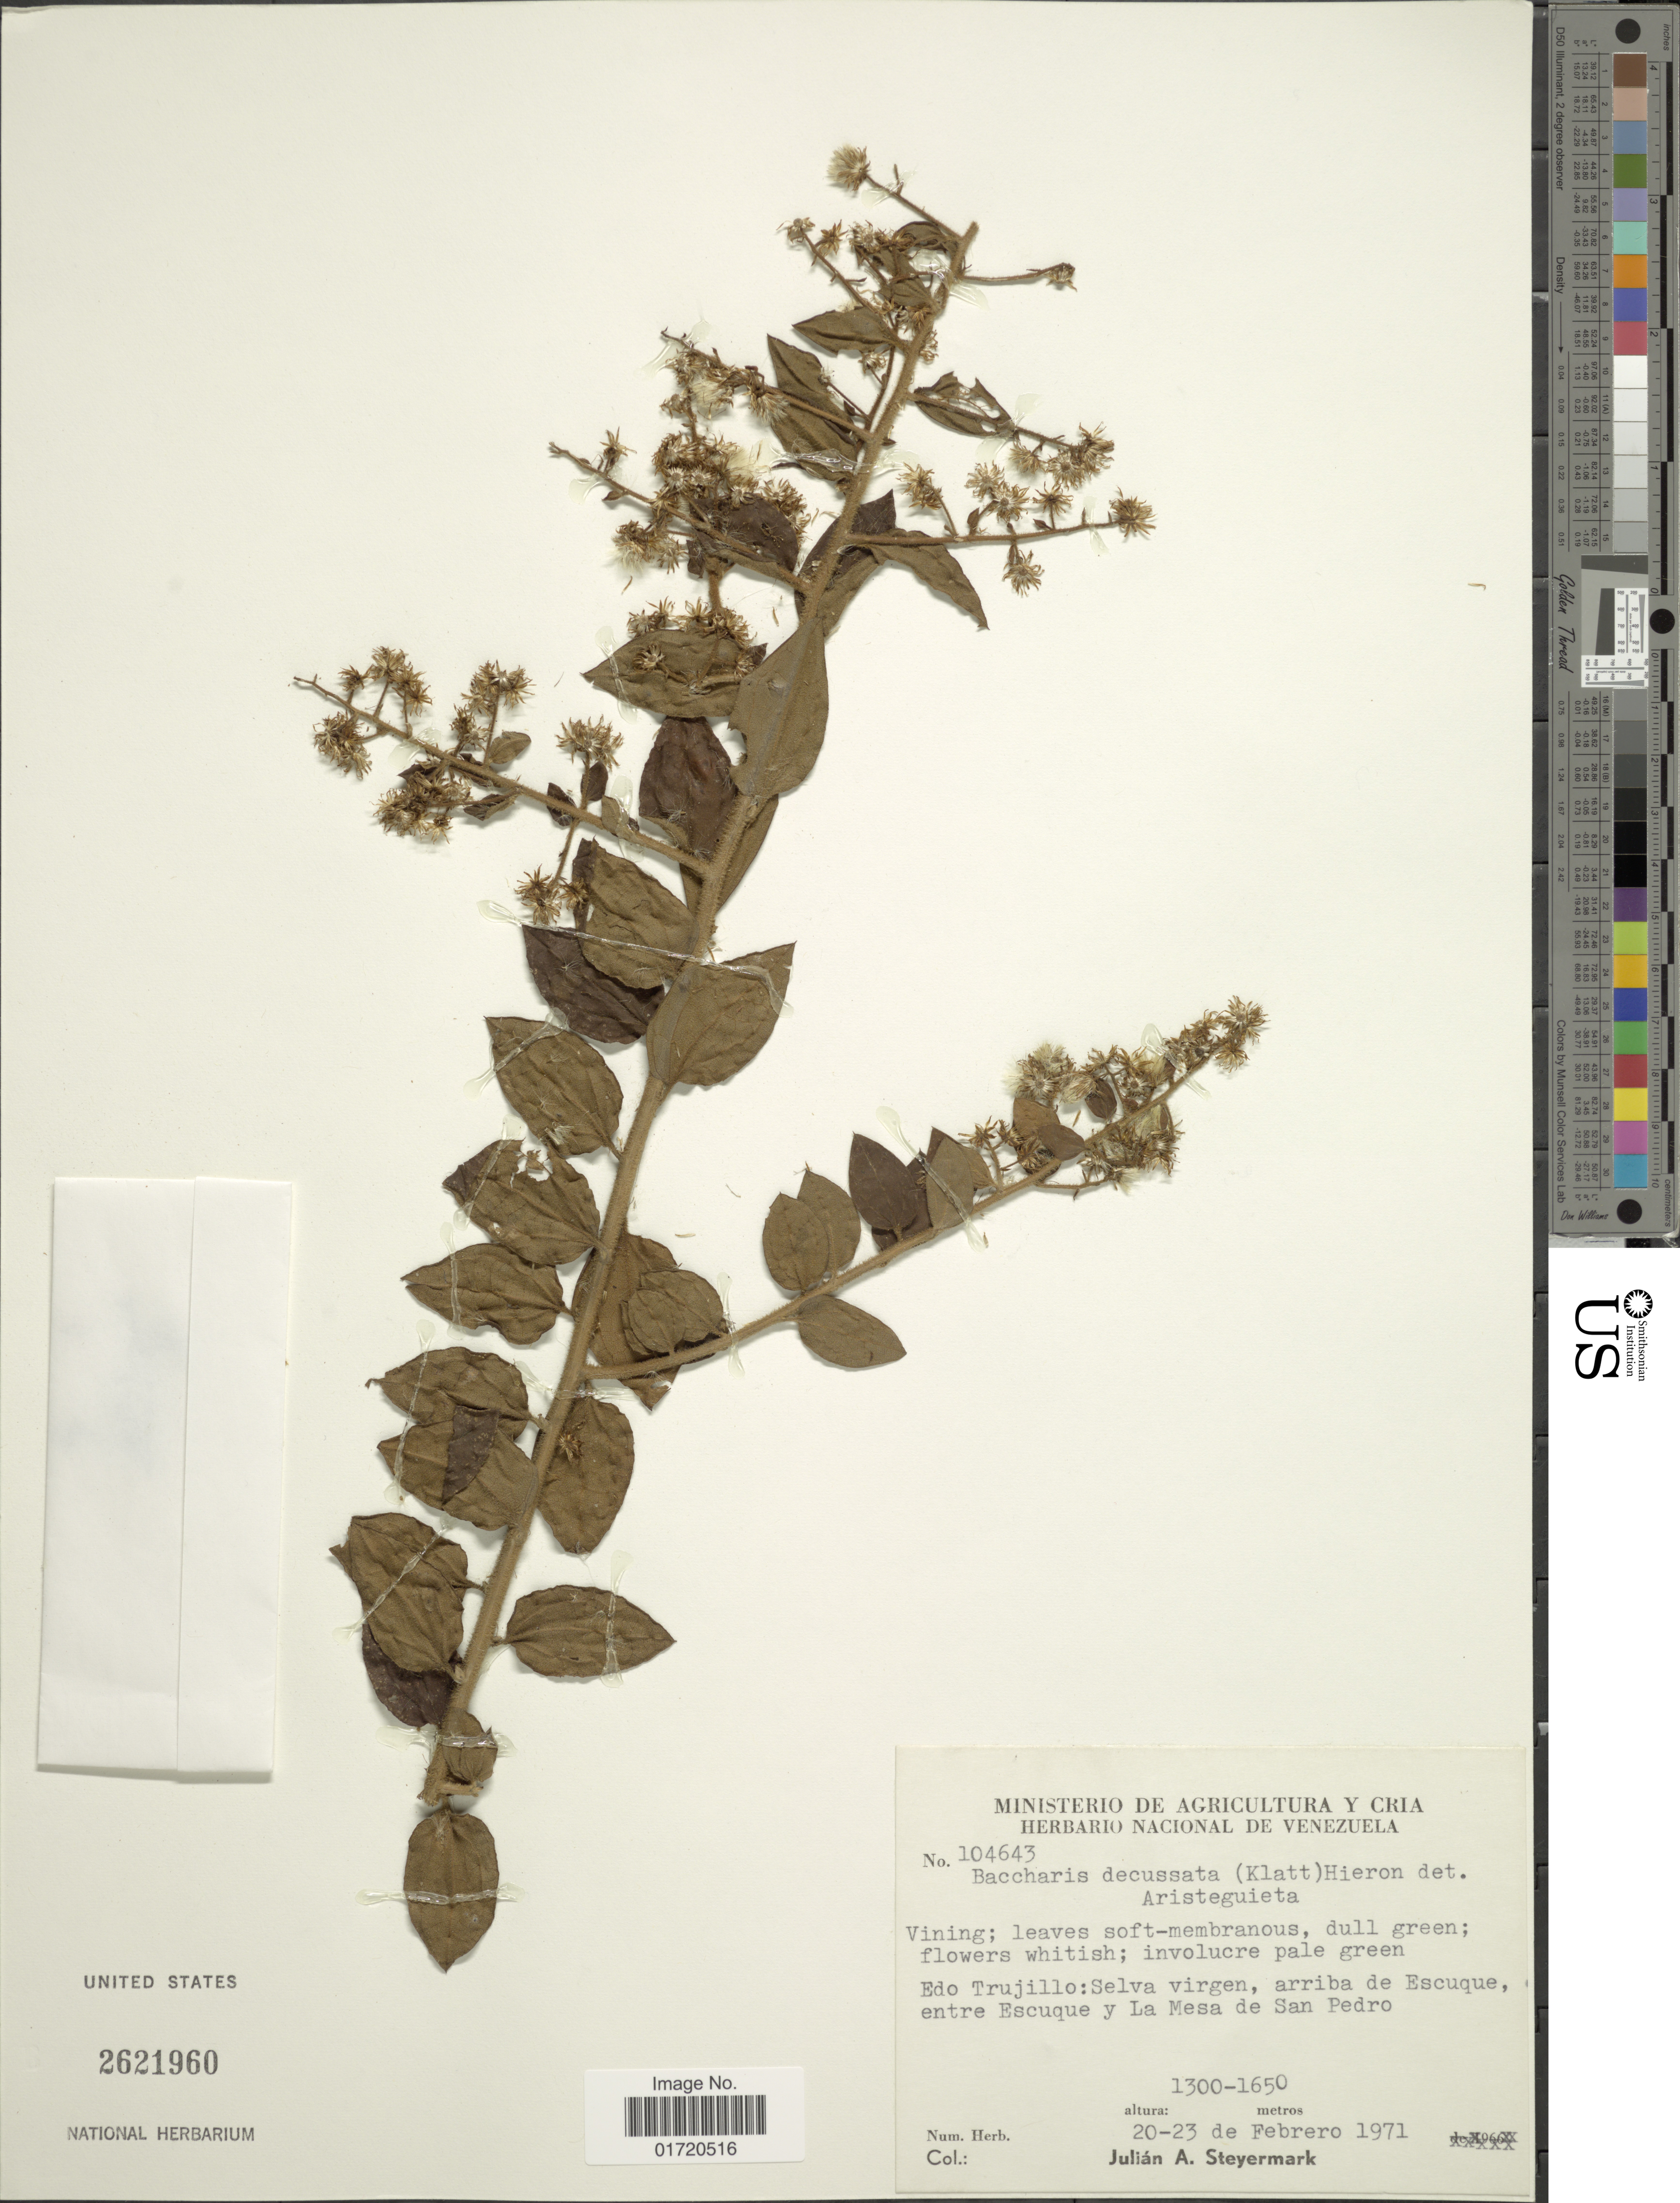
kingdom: Plantae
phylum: Tracheophyta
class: Magnoliopsida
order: Asterales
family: Asteraceae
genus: Baccharis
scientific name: Baccharis decussata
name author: (Klatt) Hieron.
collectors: J. Steyermark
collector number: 104643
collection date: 1971-02-20/1971-02-23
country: Venezuela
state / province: Trujillo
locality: Selva virgen, arriba de Escagque, entre Escaque y La Mesa de San Pedro.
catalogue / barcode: US 2621960